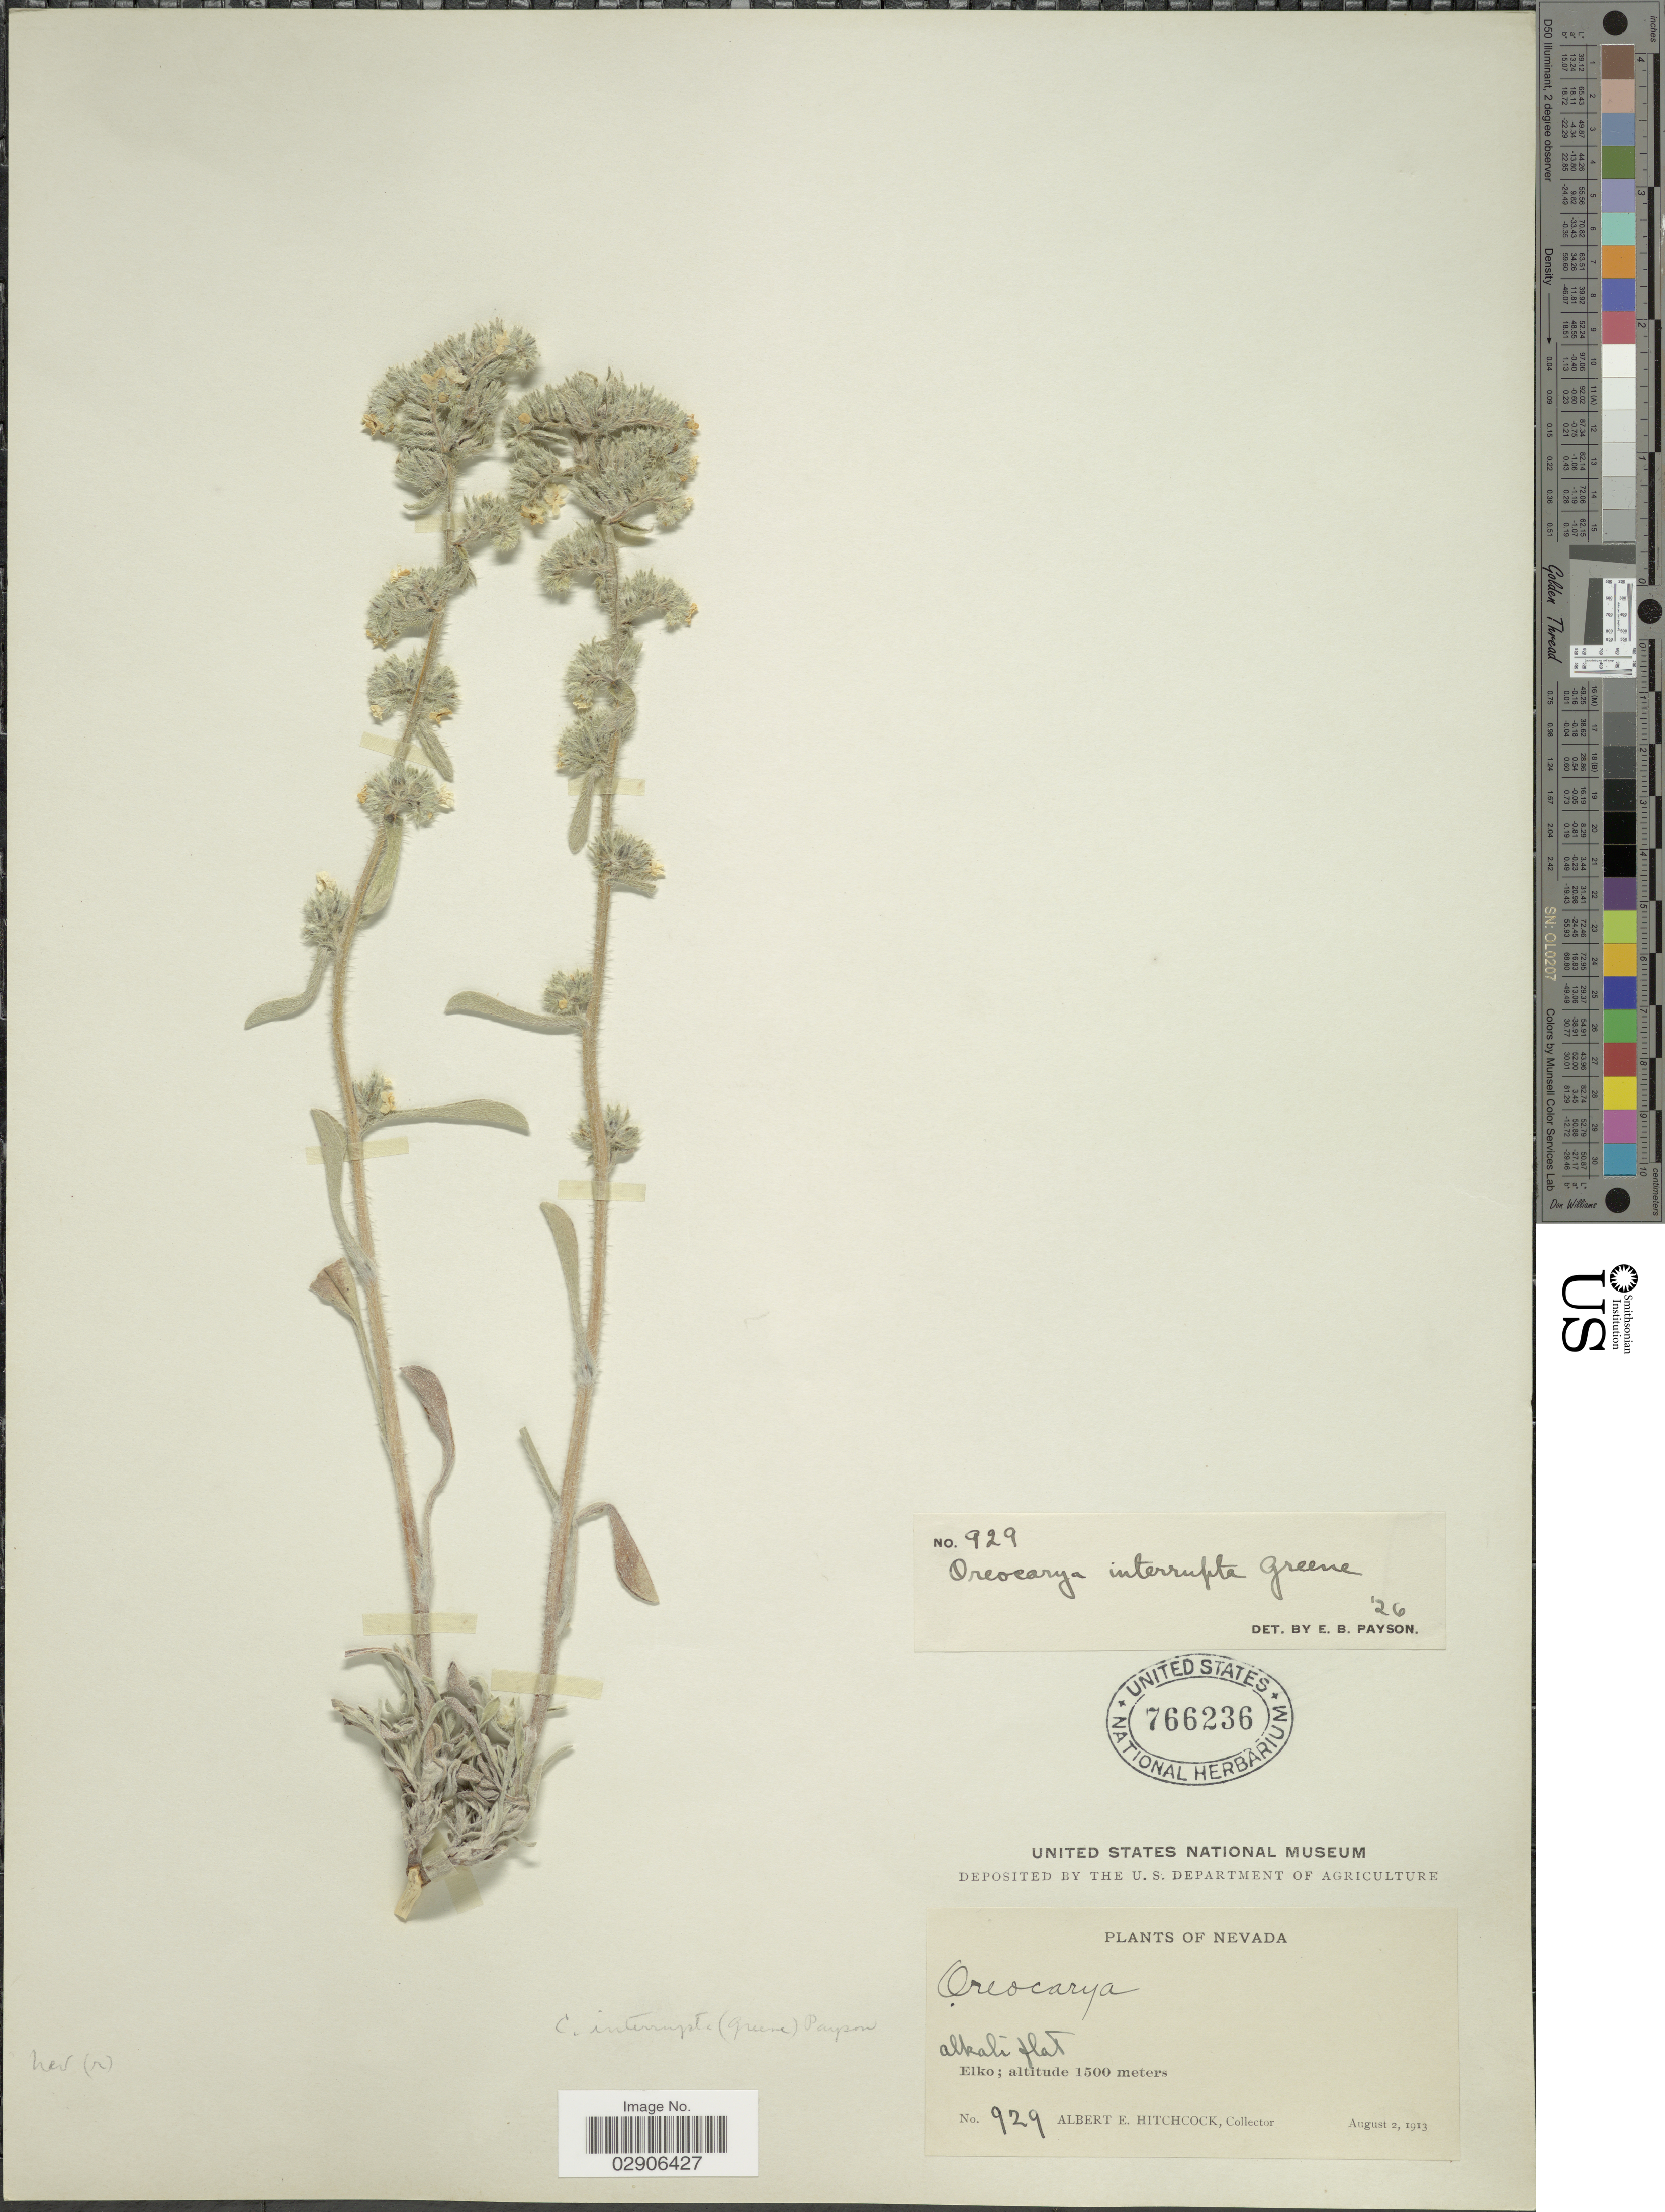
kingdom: Plantae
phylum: Tracheophyta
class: Magnoliopsida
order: Boraginales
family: Boraginaceae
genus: Oreocarya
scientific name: Oreocarya interrupta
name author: Greene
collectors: A. Hitchcock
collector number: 929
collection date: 1913-08-02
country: United States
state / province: Nevada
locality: Alkali flat. Elko.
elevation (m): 1500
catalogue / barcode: US 766236